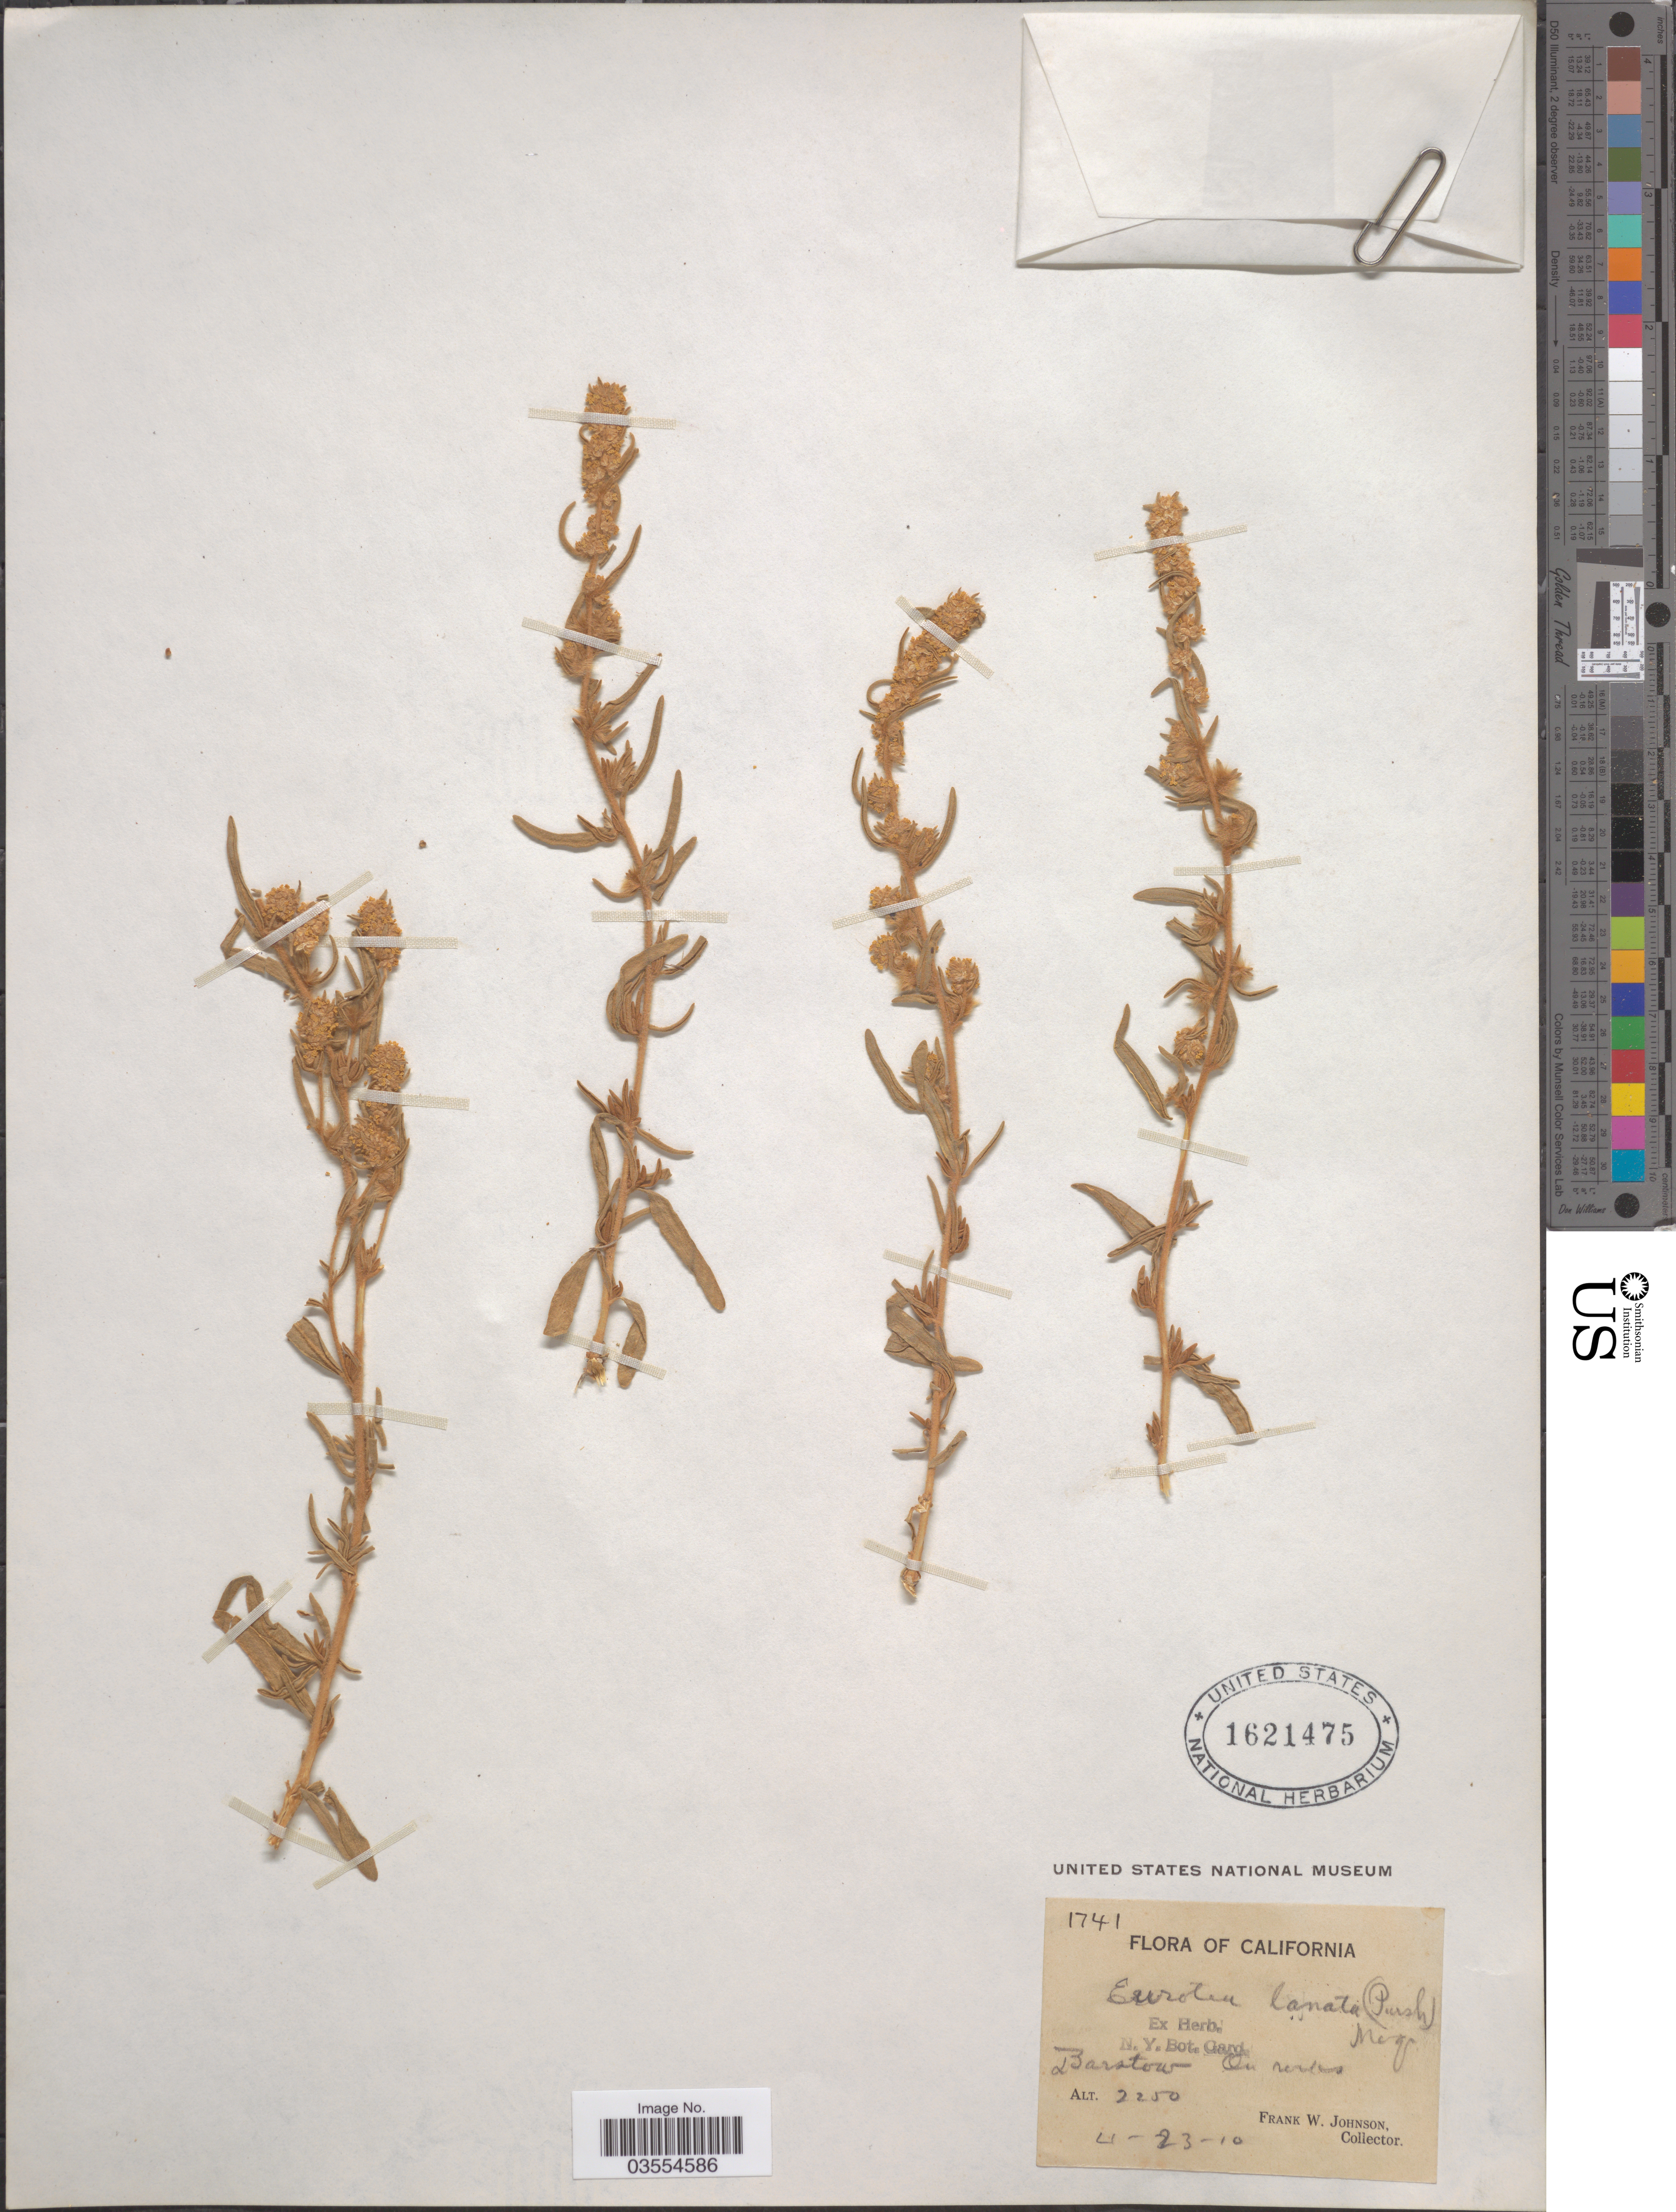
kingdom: Plantae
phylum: Tracheophyta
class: Magnoliopsida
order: Caryophyllales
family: Amaranthaceae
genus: Krascheninnikovia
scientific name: Krascheninnikovia lanata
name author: (Pursh) A. Meeuse & A.Smit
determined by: U.S. National Herbarium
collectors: F. W. Johnson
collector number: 1741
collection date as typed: Transcribed d/m/y: 23/4/10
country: United States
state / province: California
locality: Barstow.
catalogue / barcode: US 1621475